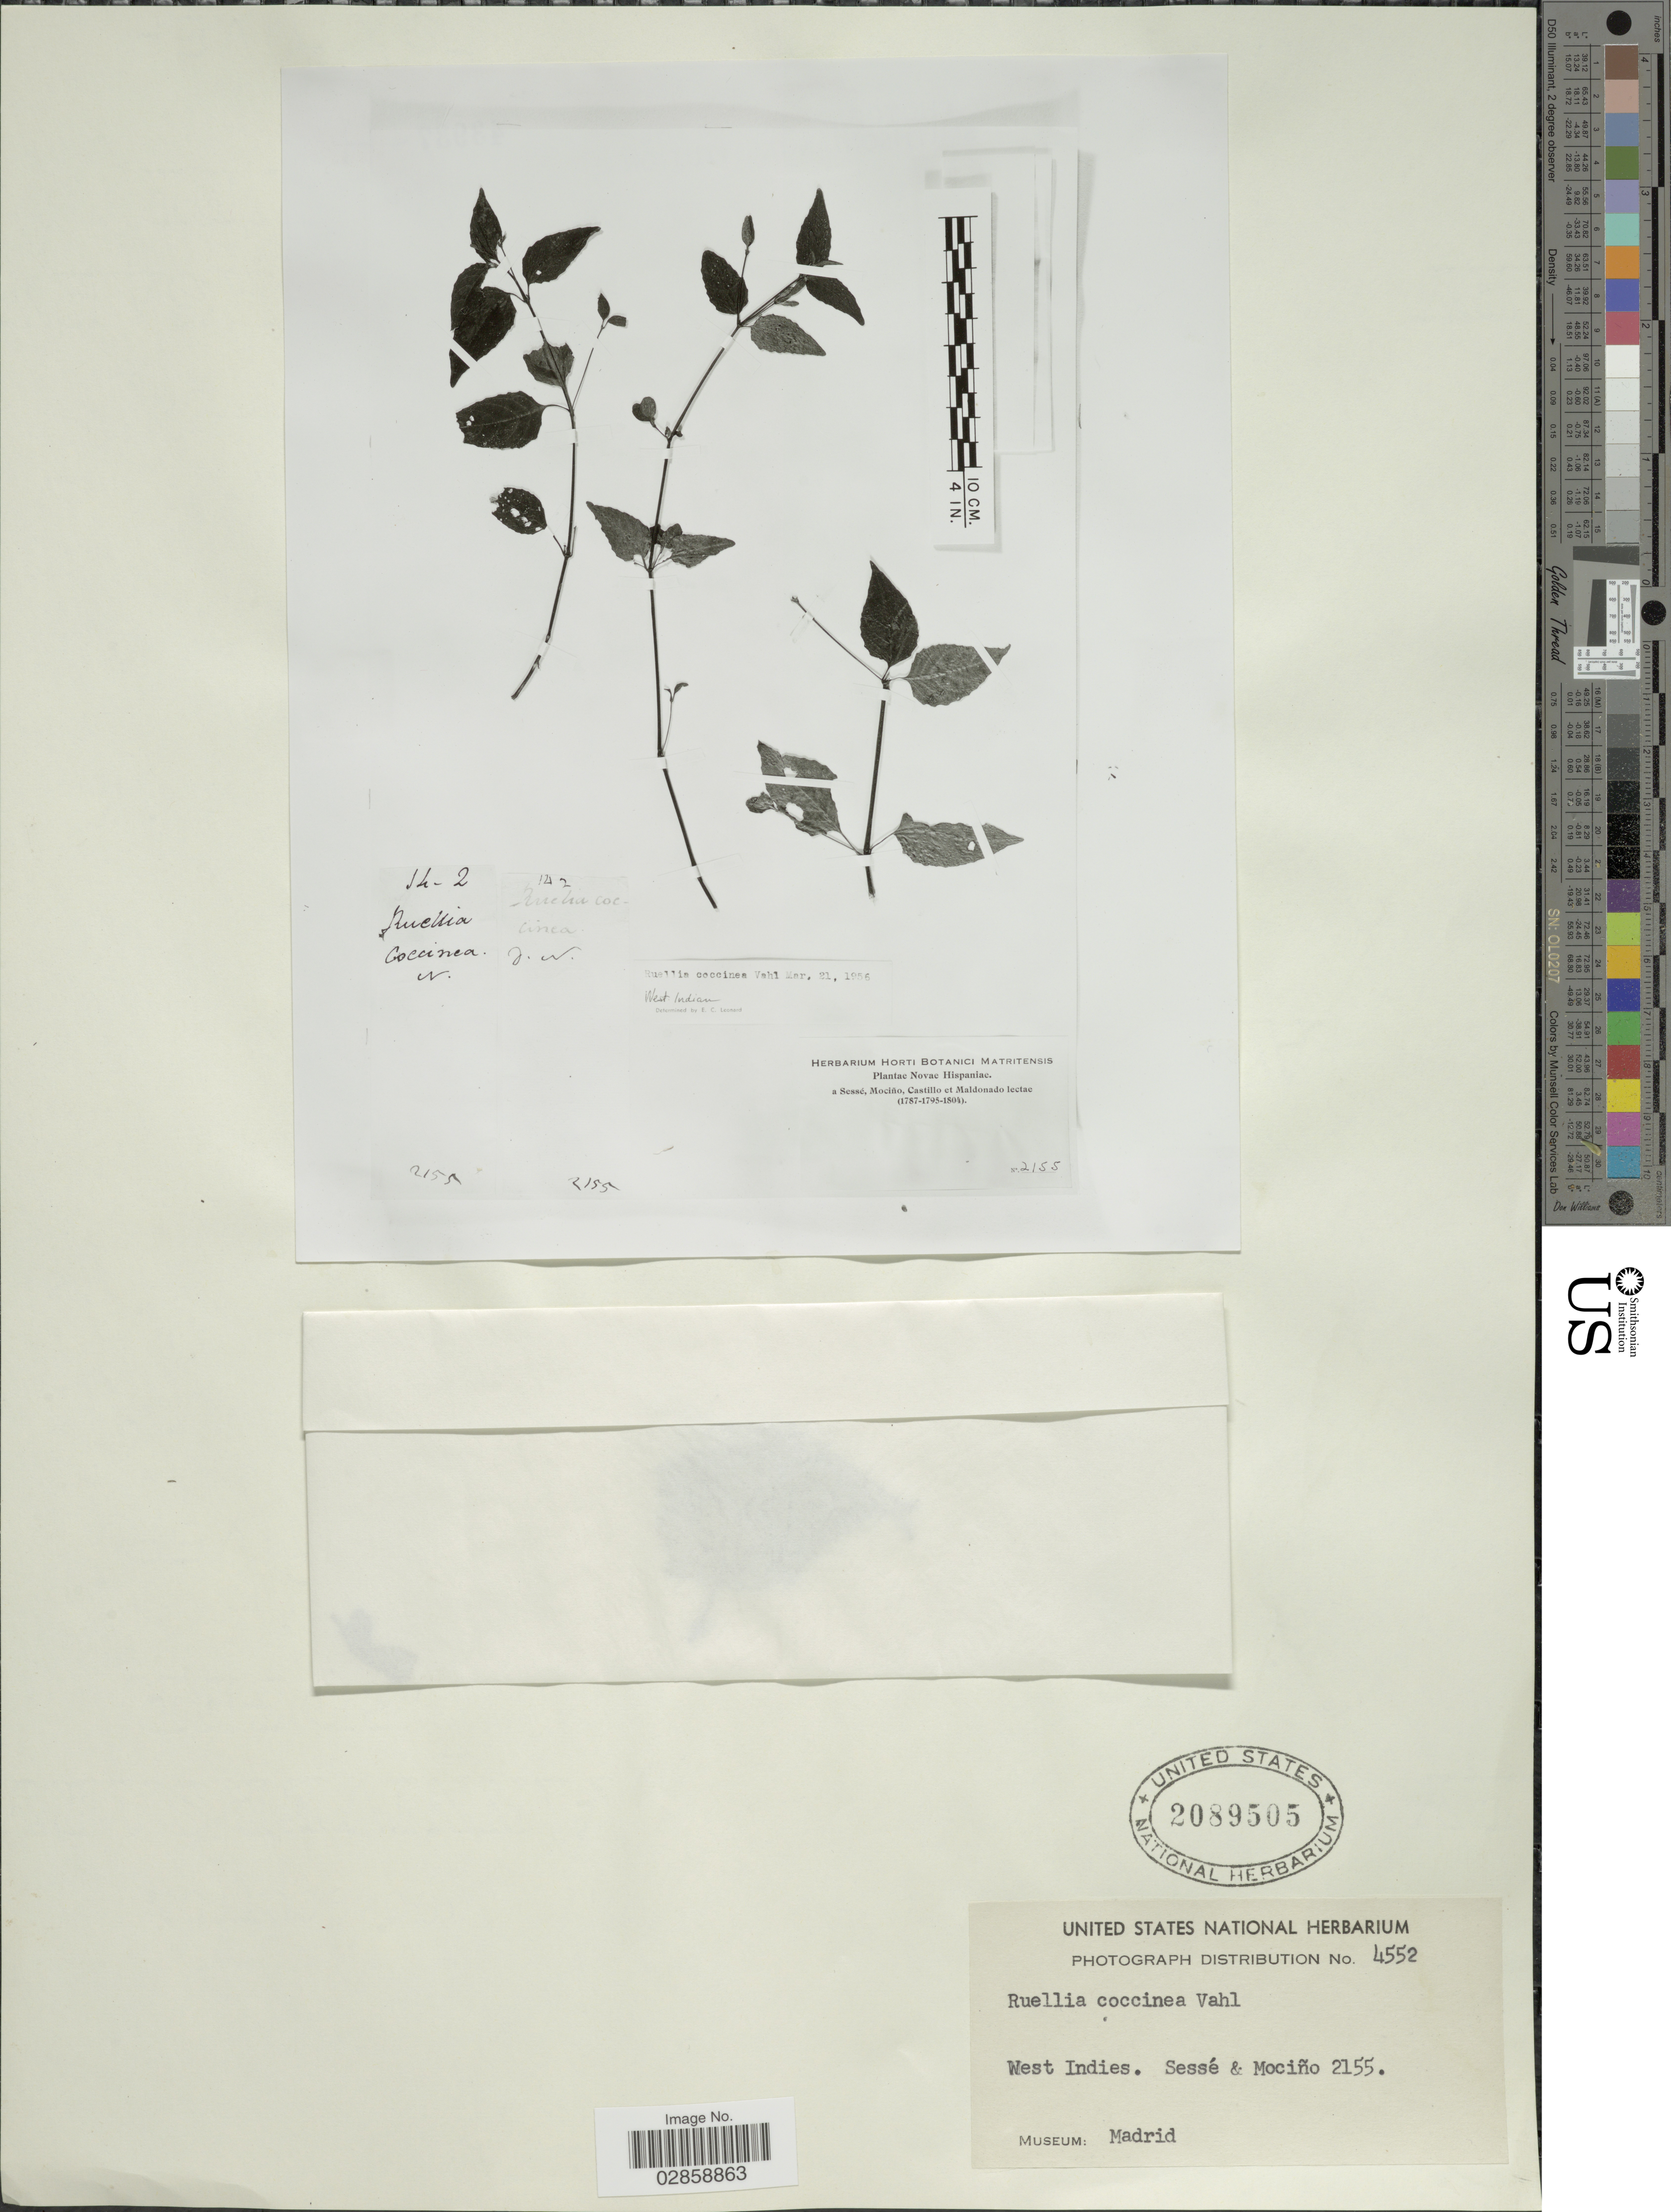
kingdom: Plantae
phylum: Tracheophyta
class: Magnoliopsida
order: Lamiales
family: Acanthaceae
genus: Ruellia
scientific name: Ruellia coccinea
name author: (L.) Vahl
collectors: Sessé, --, Mociño, Castillo, -- & Maldonado, --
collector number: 2155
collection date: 1787/1804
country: Mexico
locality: Novae Hispaniae.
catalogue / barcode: US 2089505